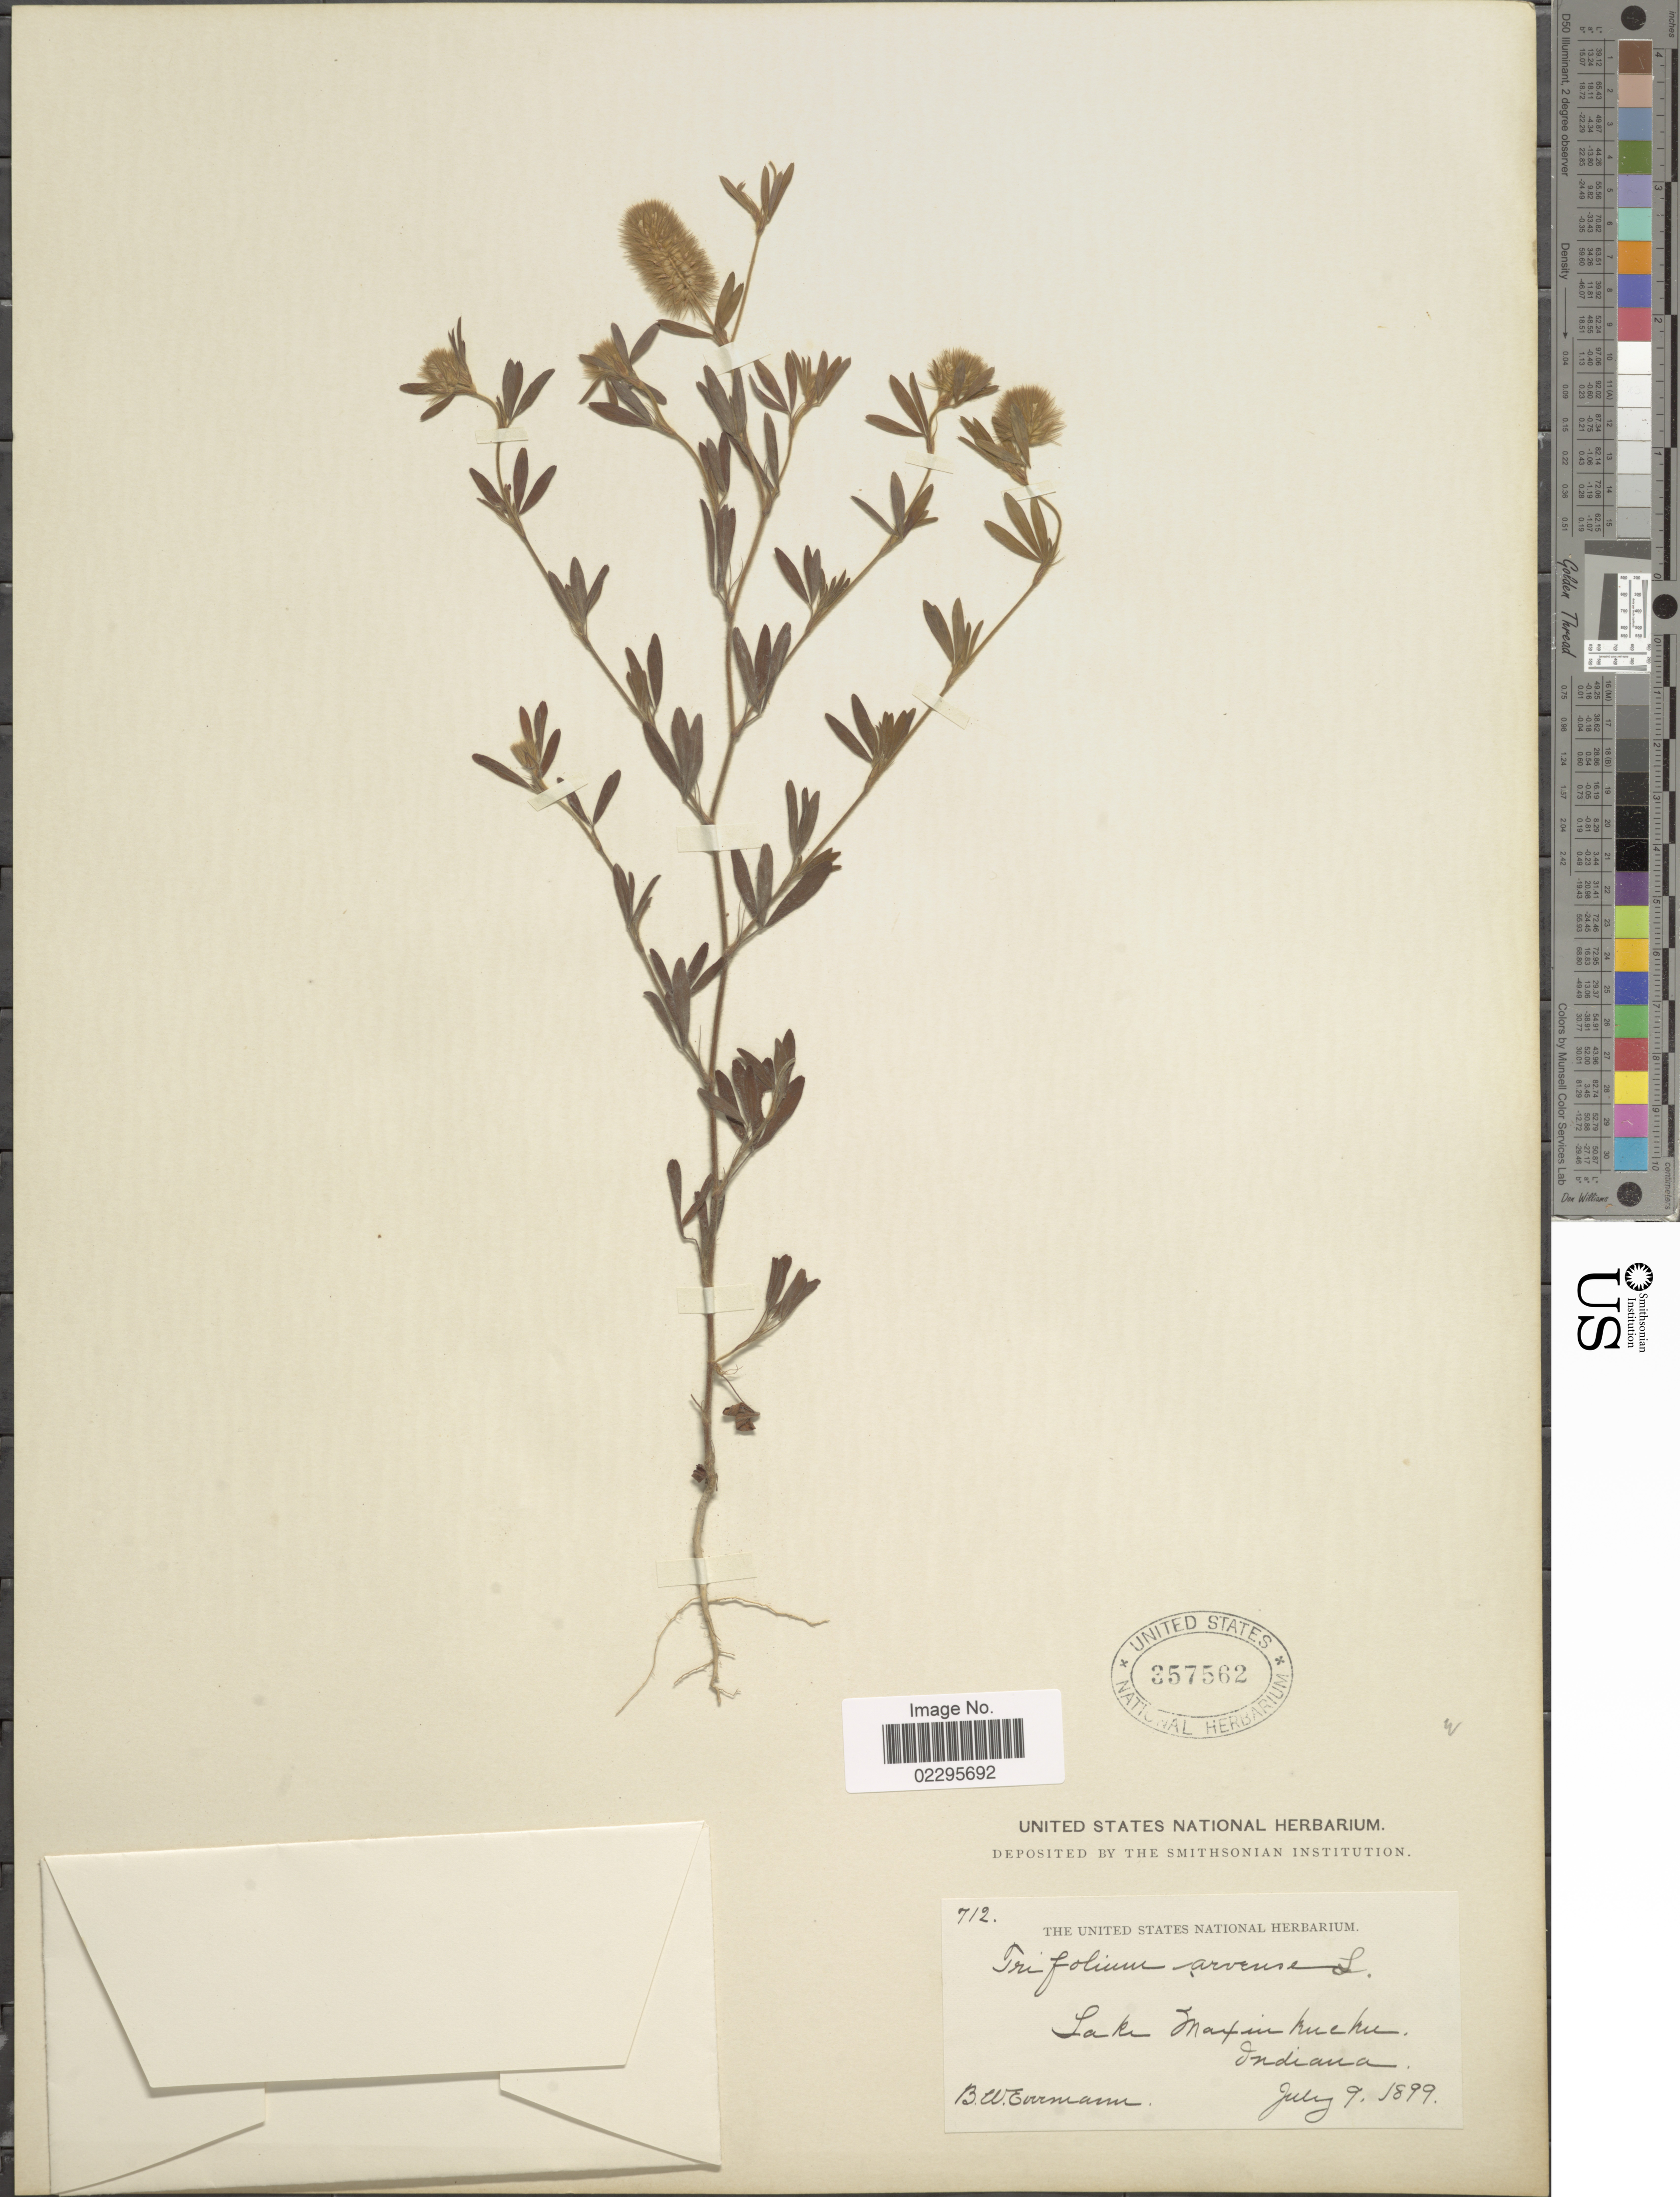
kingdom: Plantae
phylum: Tracheophyta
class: Magnoliopsida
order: Fabales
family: Fabaceae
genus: Trifolium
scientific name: Trifolium arvense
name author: L.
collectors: B. W. Evermann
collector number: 712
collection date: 1899-07-09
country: United States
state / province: Indiana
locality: Lake Maxinkuckee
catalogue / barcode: US 357562